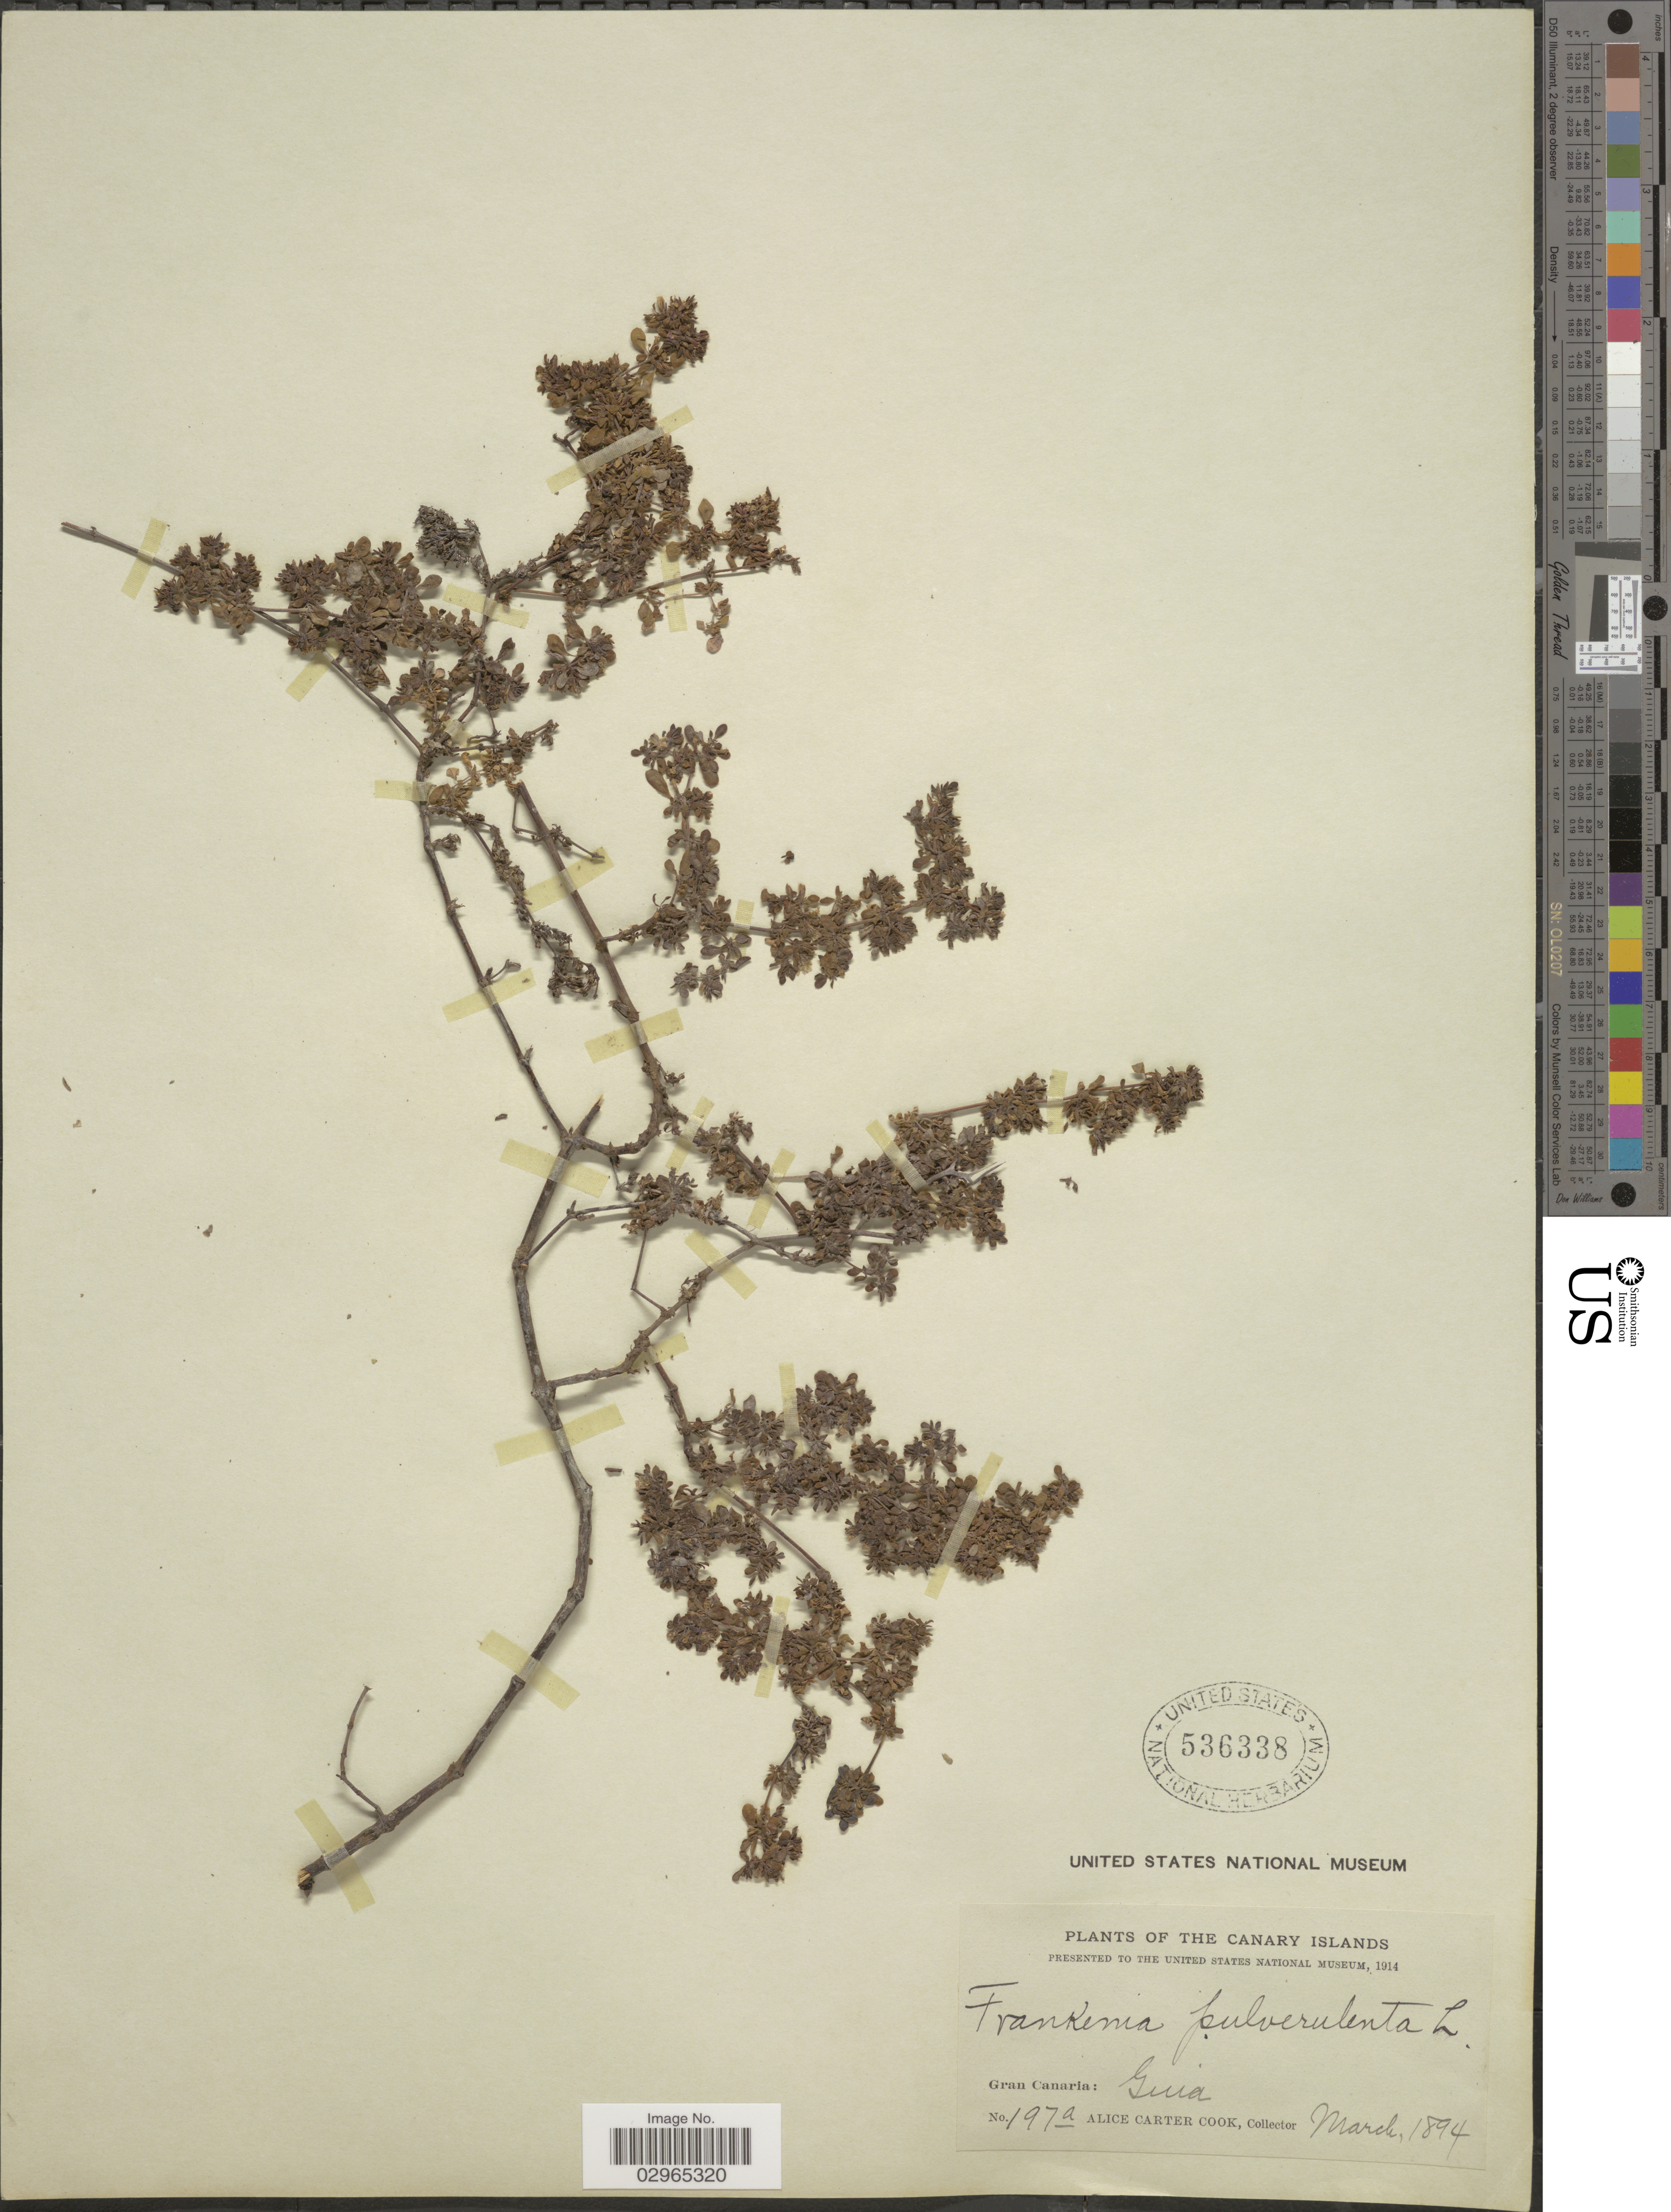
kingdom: Plantae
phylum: Tracheophyta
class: Magnoliopsida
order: Caryophyllales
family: Frankeniaceae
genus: Frankenia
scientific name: Frankenia pulverulenta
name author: L.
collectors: Alice C. Cook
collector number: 197a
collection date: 1894-03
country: Spain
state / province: Canarias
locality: Canary Islands. Gran Canaria: Guia.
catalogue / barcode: US 536338